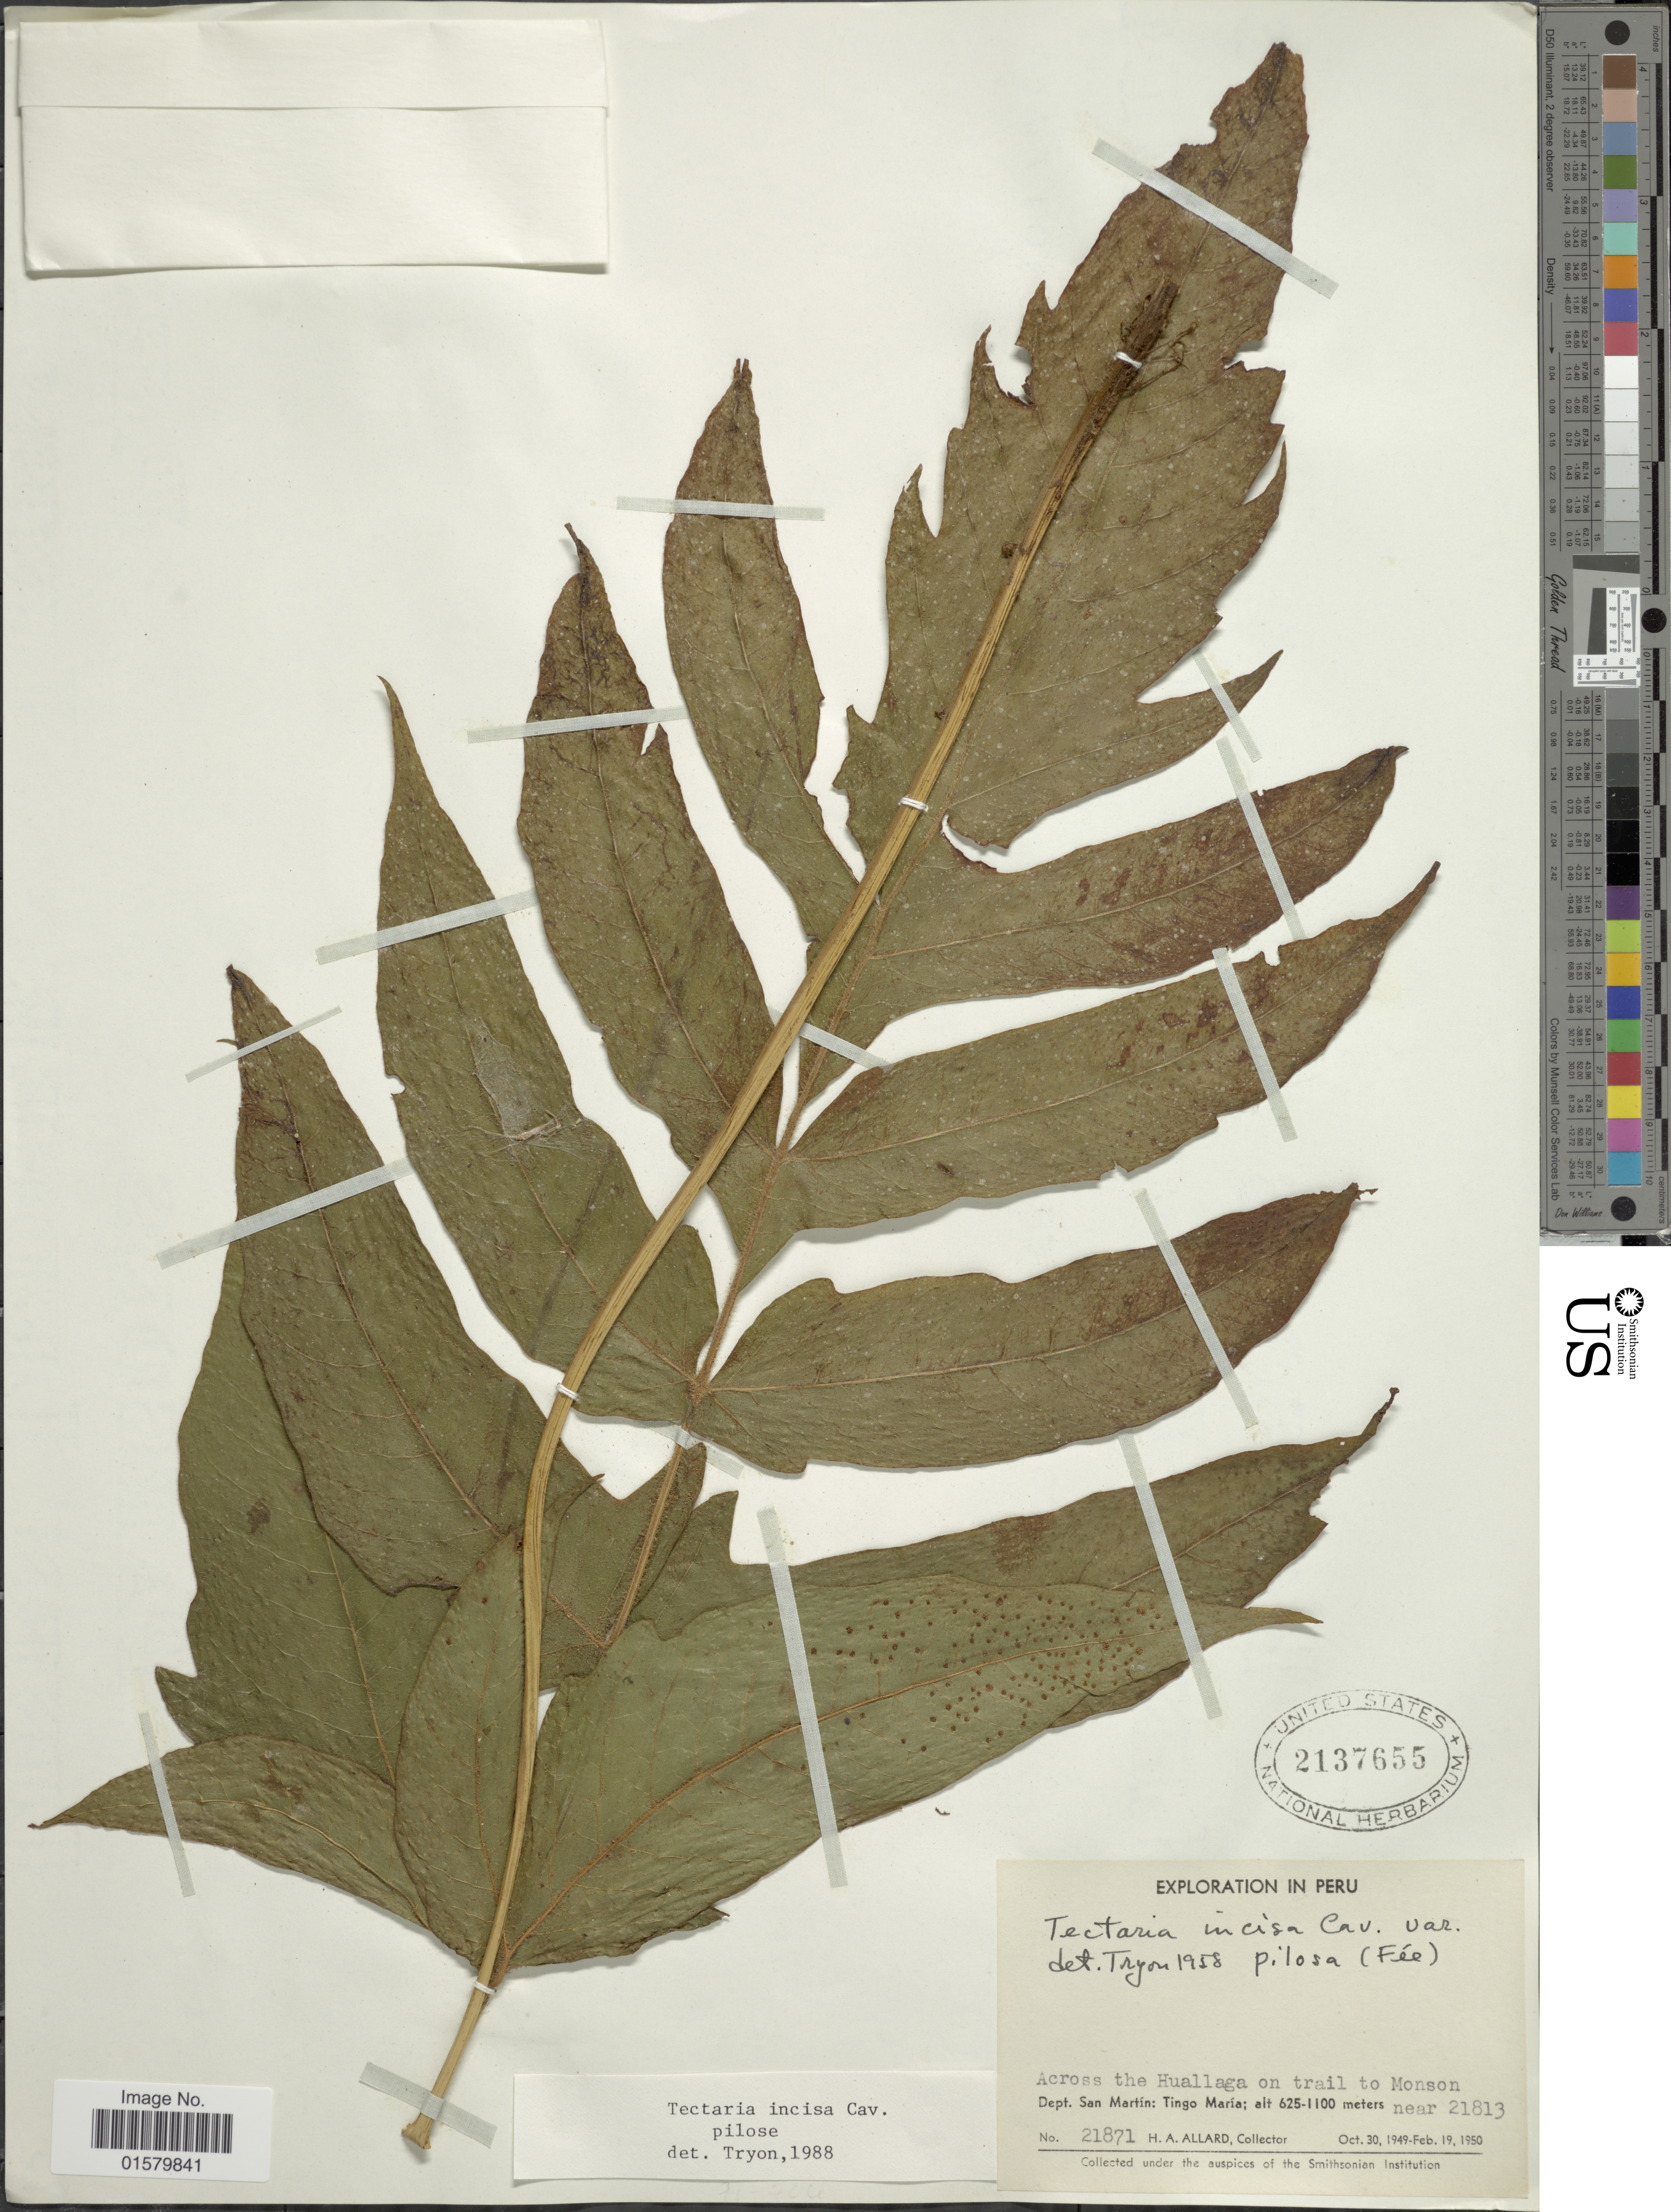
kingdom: Plantae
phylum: Tracheophyta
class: Polypodiopsida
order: Polypodiales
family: Tectariaceae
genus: Tectaria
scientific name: Tectaria pilosa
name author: (Fée) Maxon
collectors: H. A. Allard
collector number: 21871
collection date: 1949-10-30/1950-02-19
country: Peru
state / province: San Martín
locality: Across the Huallaga on trail to Monson, Dept. San Martin: Tingo Maria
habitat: along river on trail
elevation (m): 625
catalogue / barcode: US 2137655